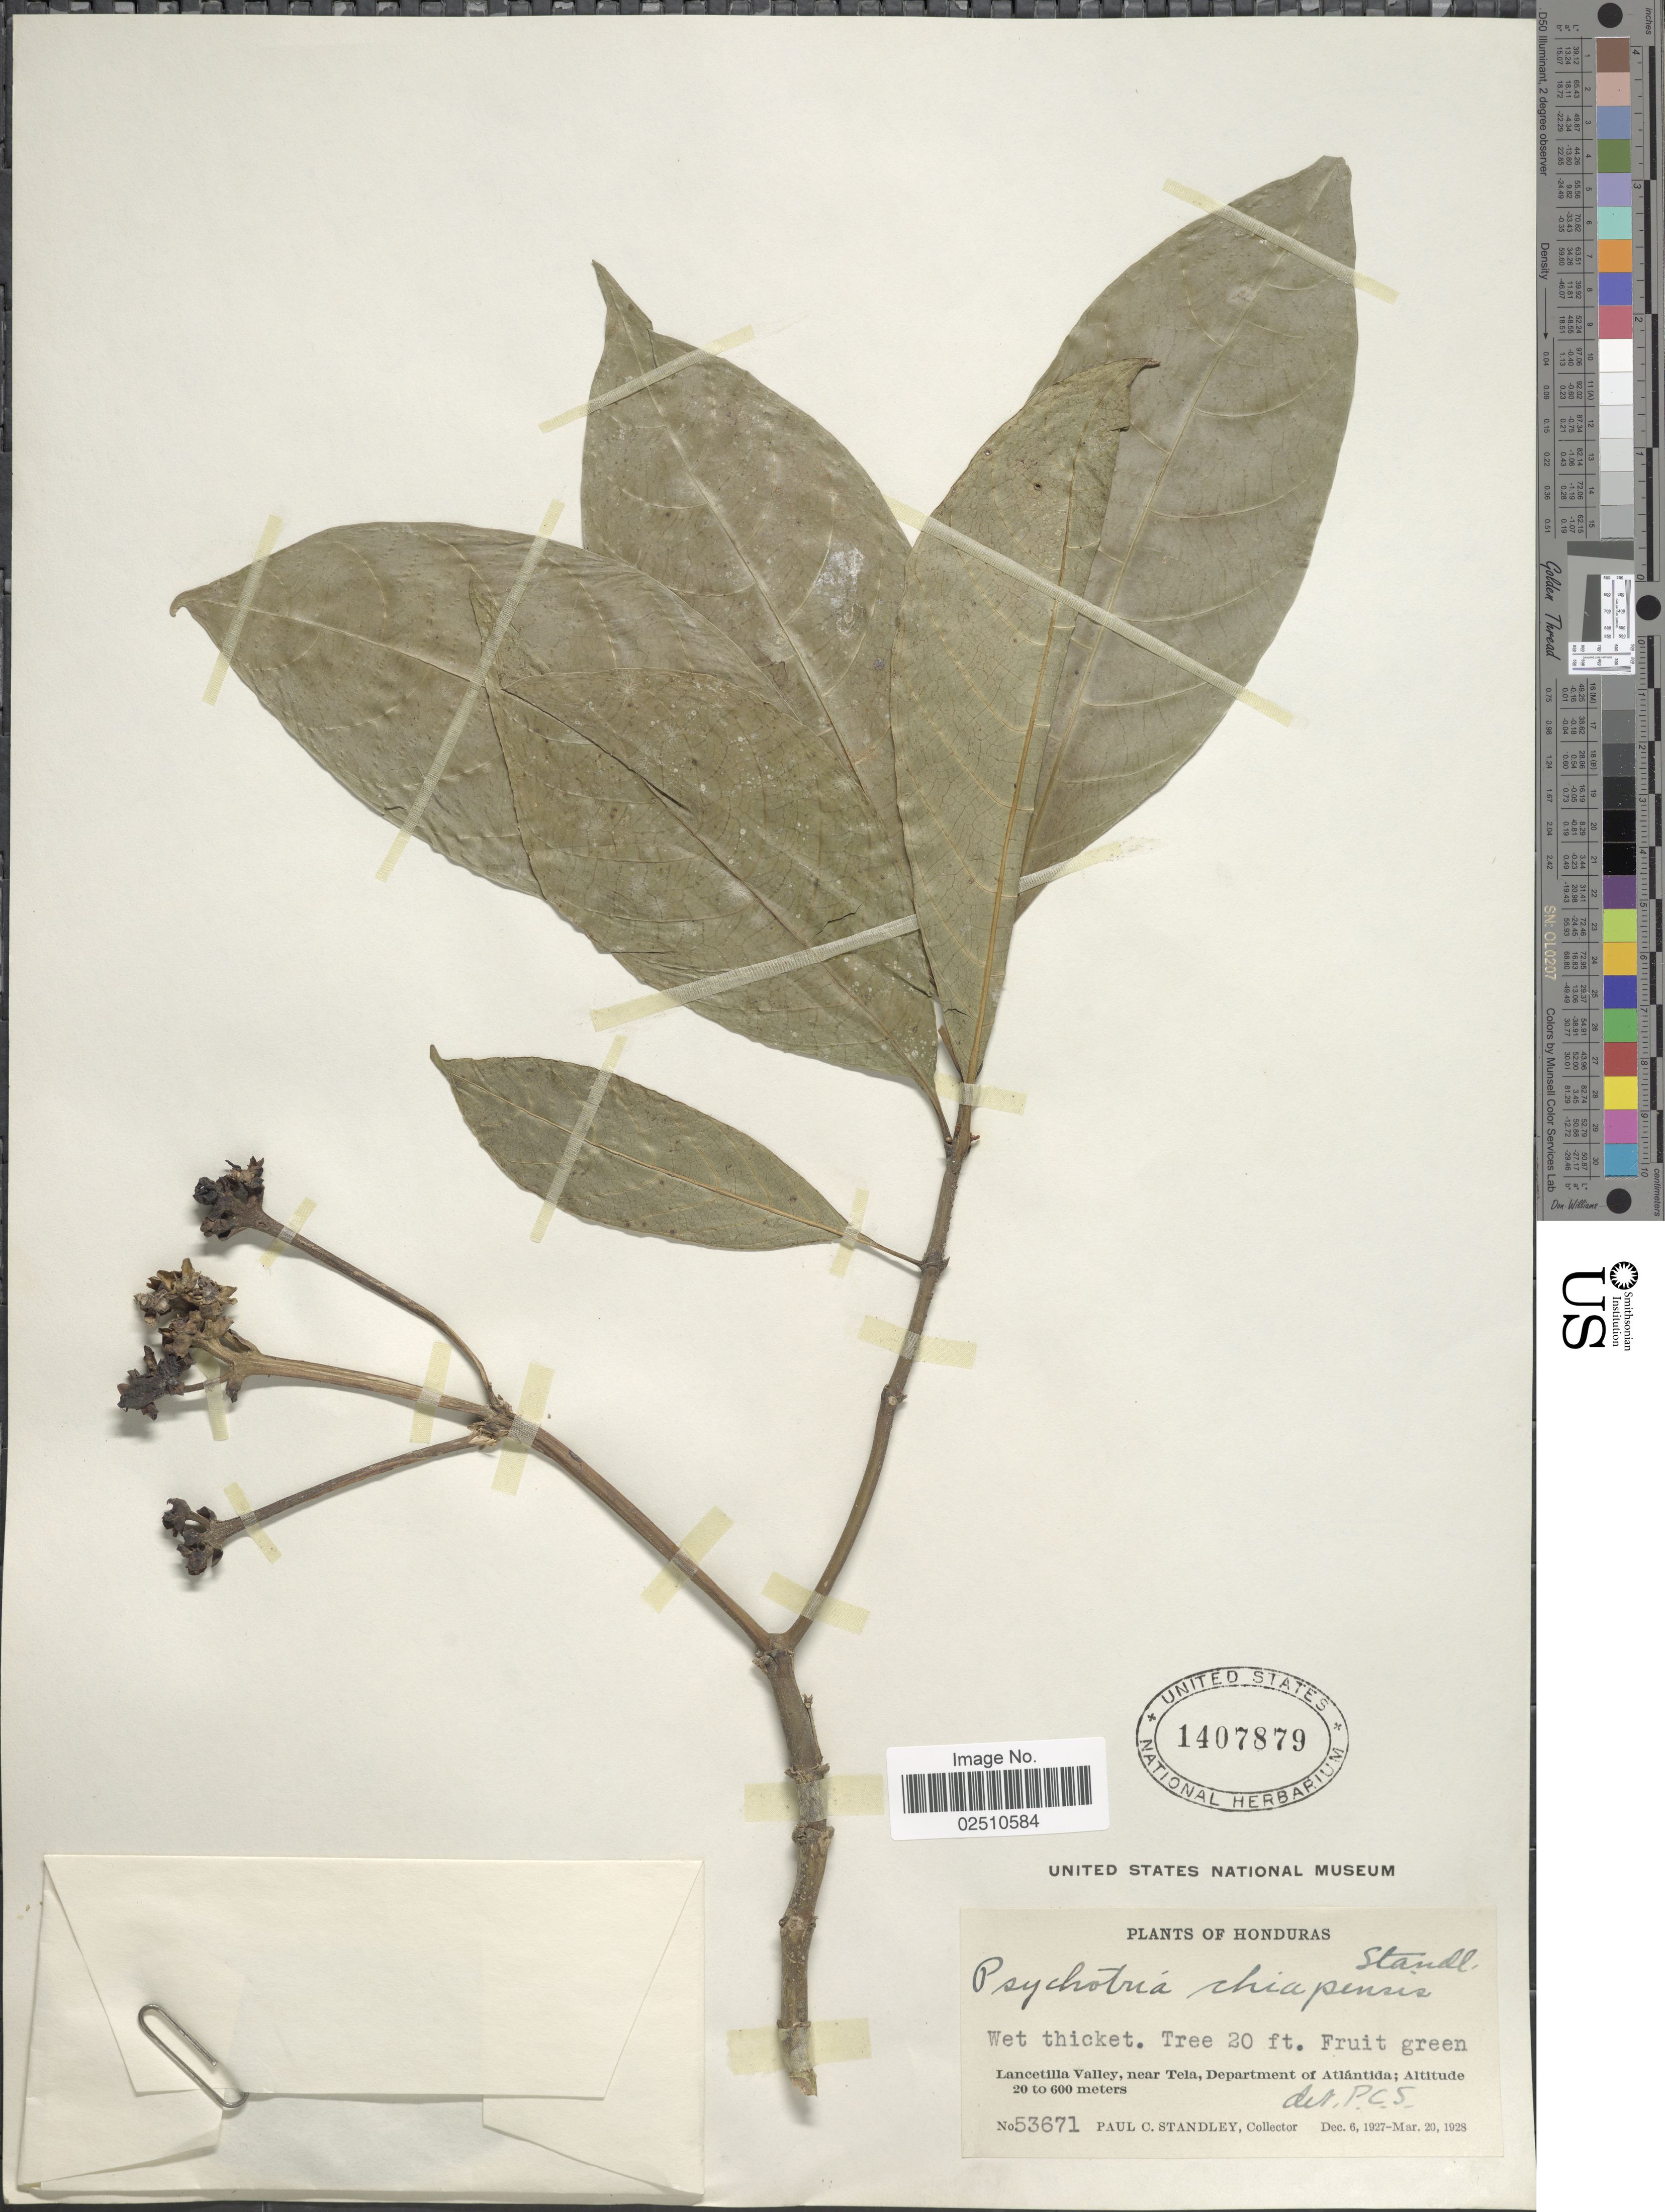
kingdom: Plantae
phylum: Tracheophyta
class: Magnoliopsida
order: Gentianales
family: Rubiaceae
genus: Psychotria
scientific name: Psychotria chiapensis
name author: Standl.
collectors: P. C. Standley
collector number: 53671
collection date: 1927-12-06/1928-03-20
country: Honduras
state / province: Atlántida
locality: Lancetilla Valley, near Tela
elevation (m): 20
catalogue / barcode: US 1407879